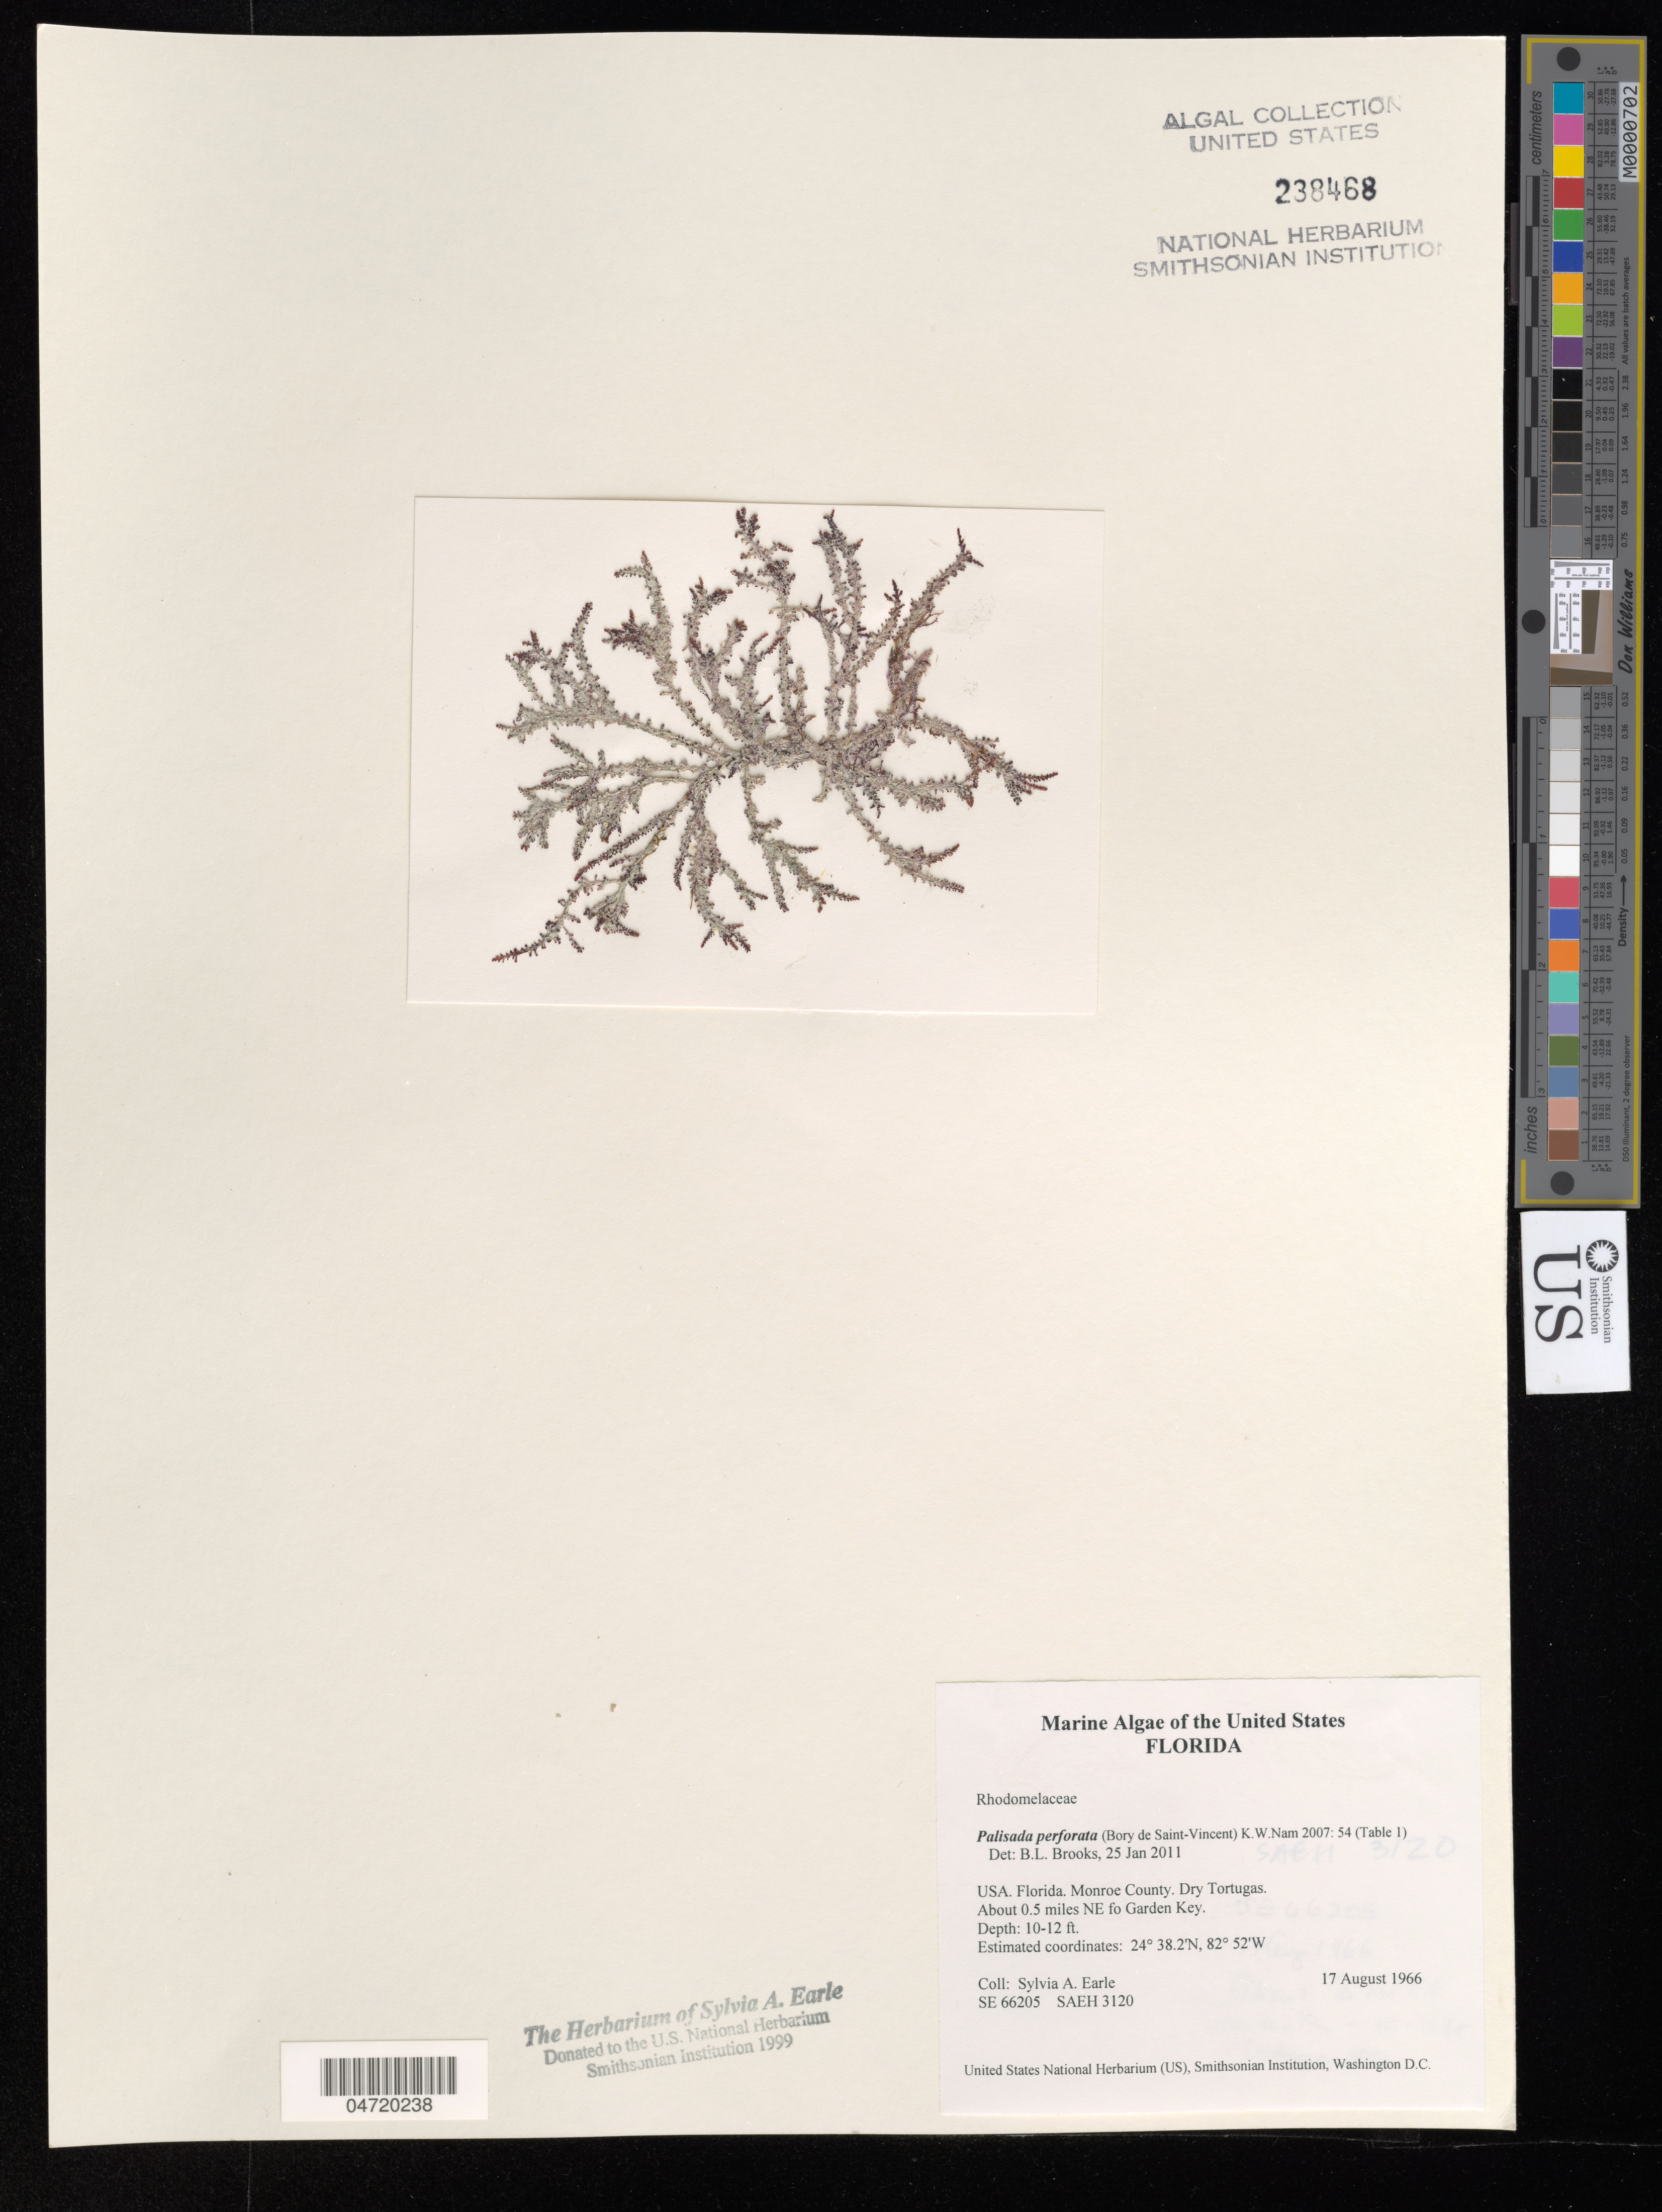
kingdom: Plantae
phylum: Rhodophyta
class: Florideophyceae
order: Ceramiales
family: Rhodomelaceae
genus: Palisada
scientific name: Palisada perforata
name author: (Bory) K.W. Nam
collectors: S. A. Earle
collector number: SE66205/SAEH3120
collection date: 1966-08-17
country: United States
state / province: Florida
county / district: Monroe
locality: Monroe County. Dry Tortugas. About 0.5 miles NE fo Garden Key.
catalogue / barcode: US 238468